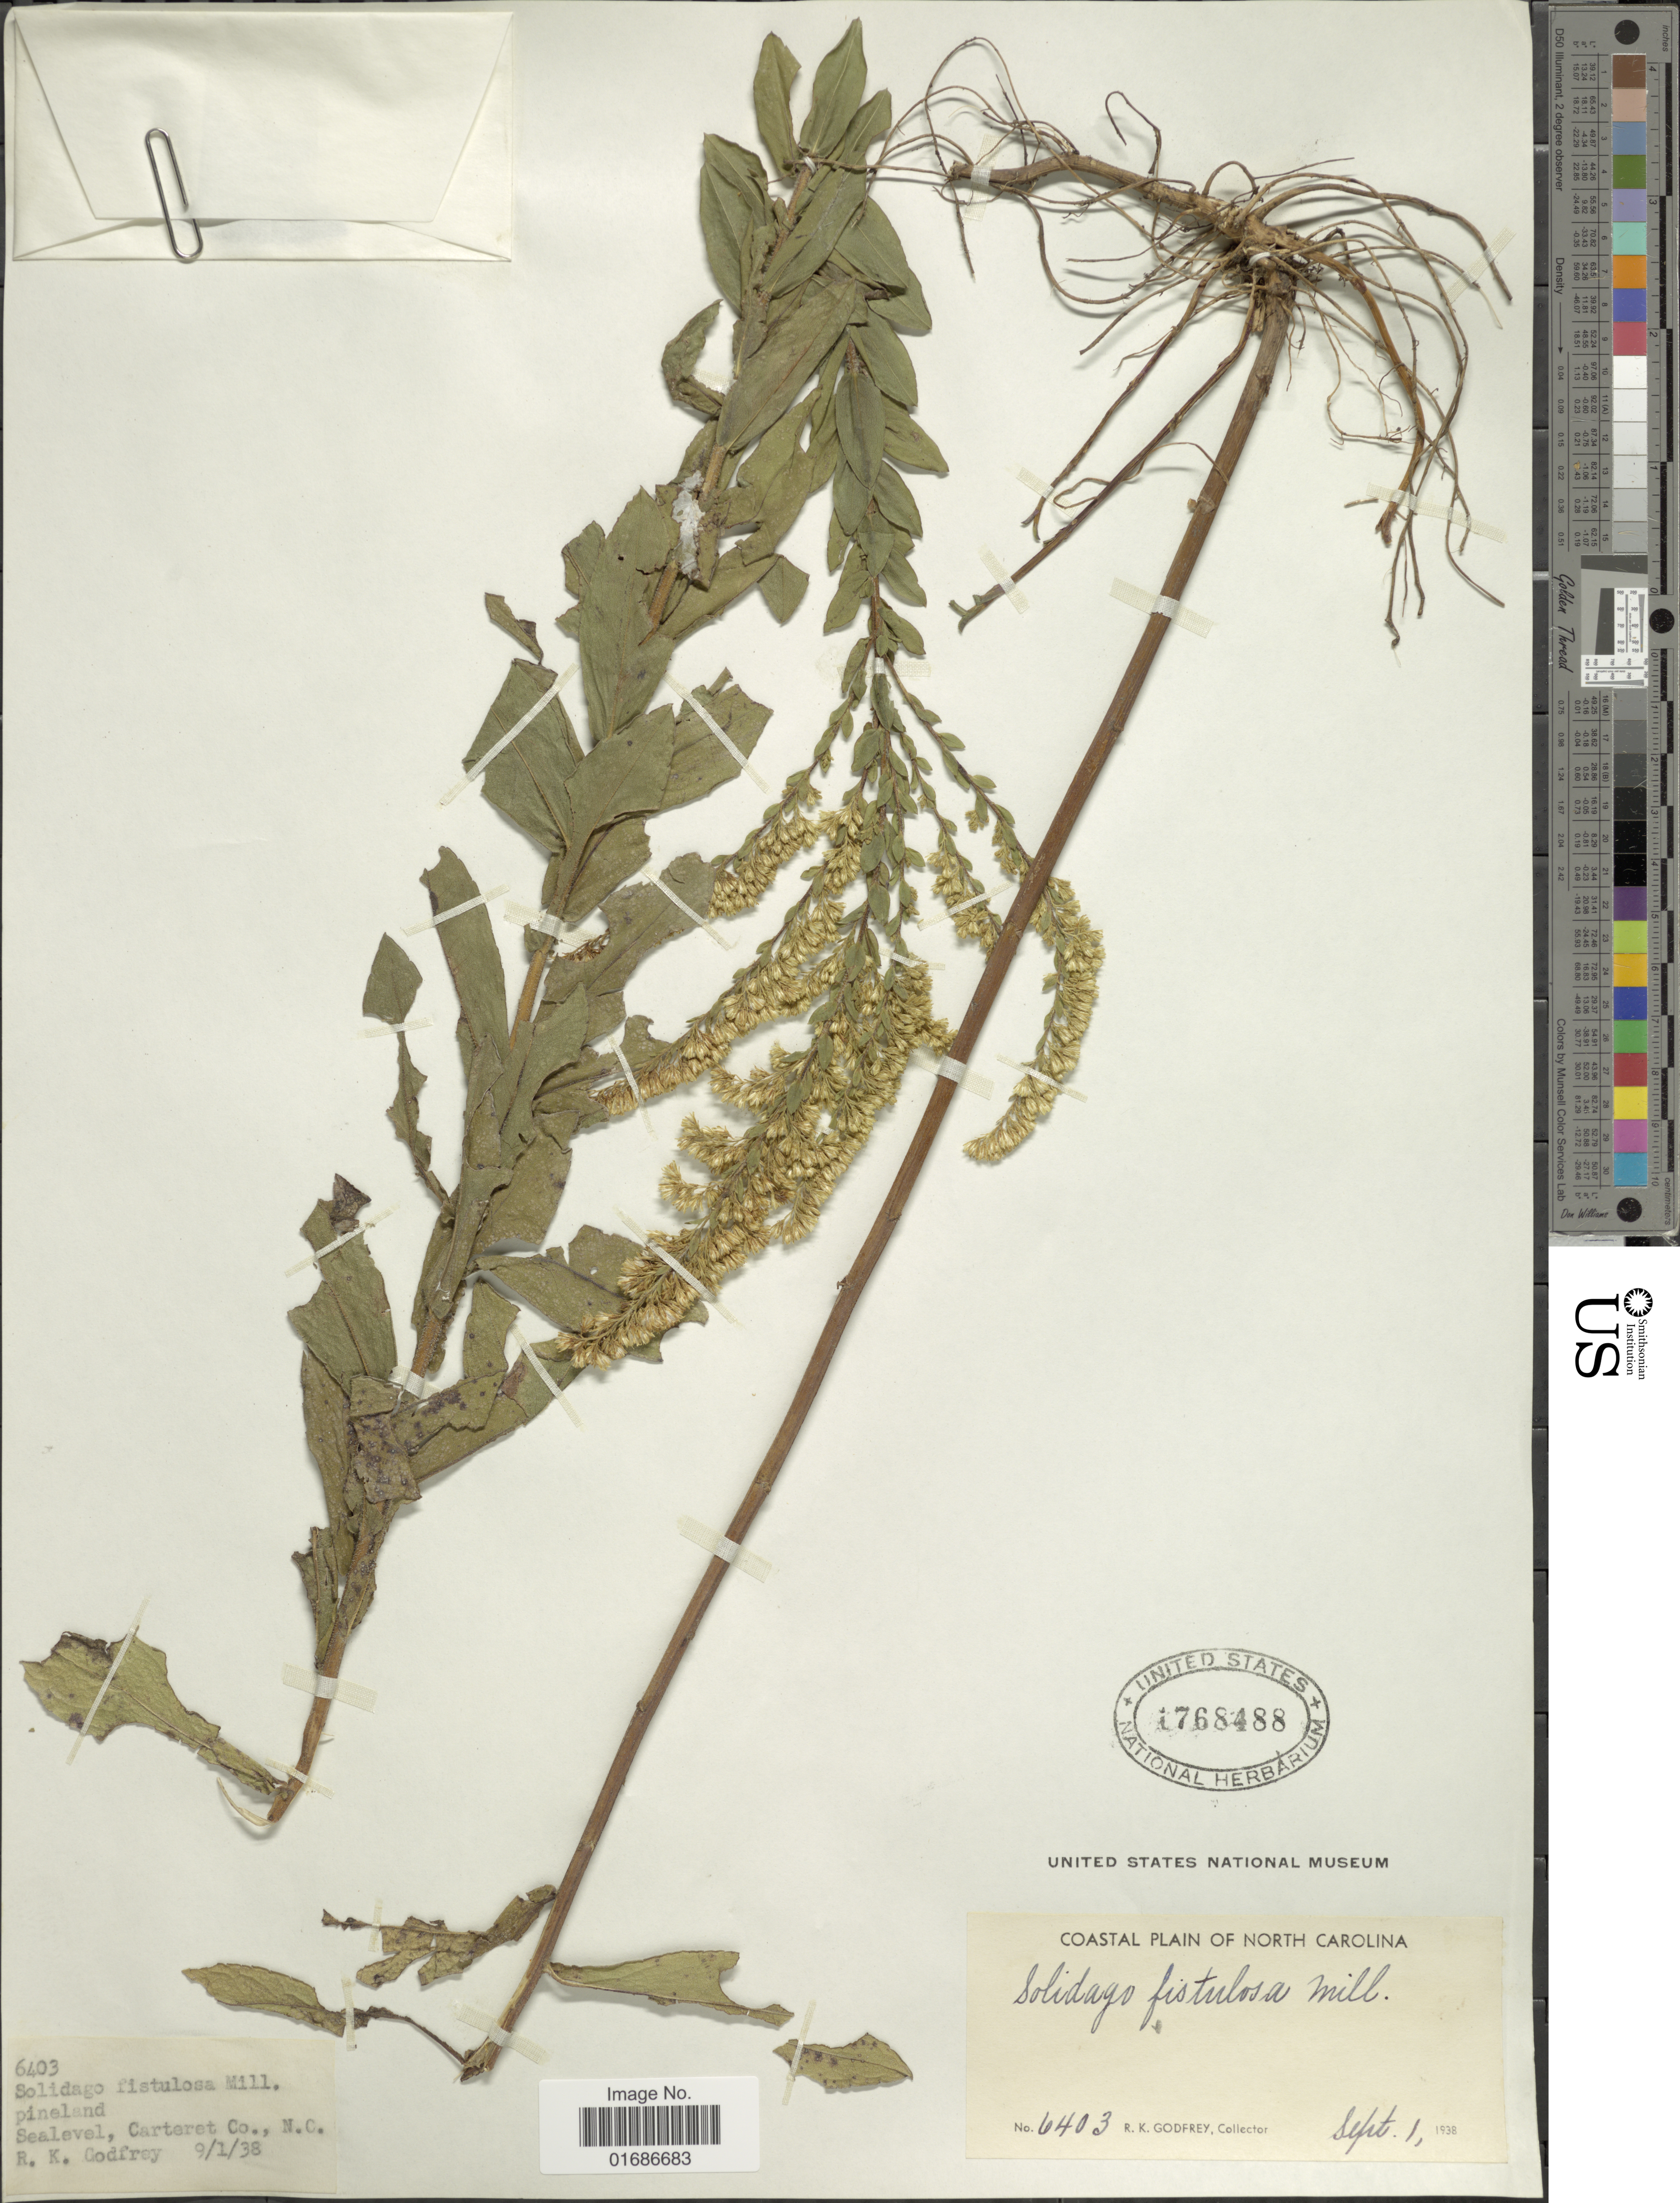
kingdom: Plantae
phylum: Tracheophyta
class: Magnoliopsida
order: Asterales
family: Asteraceae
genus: Solidago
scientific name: Solidago fistulosa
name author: Mill.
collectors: R. K. Godfrey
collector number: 6403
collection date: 1938-09-01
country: United States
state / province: North Carolina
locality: Coastal Plain of NOrth Carolina, Sealevel, Carteret Co.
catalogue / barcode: US 1768488